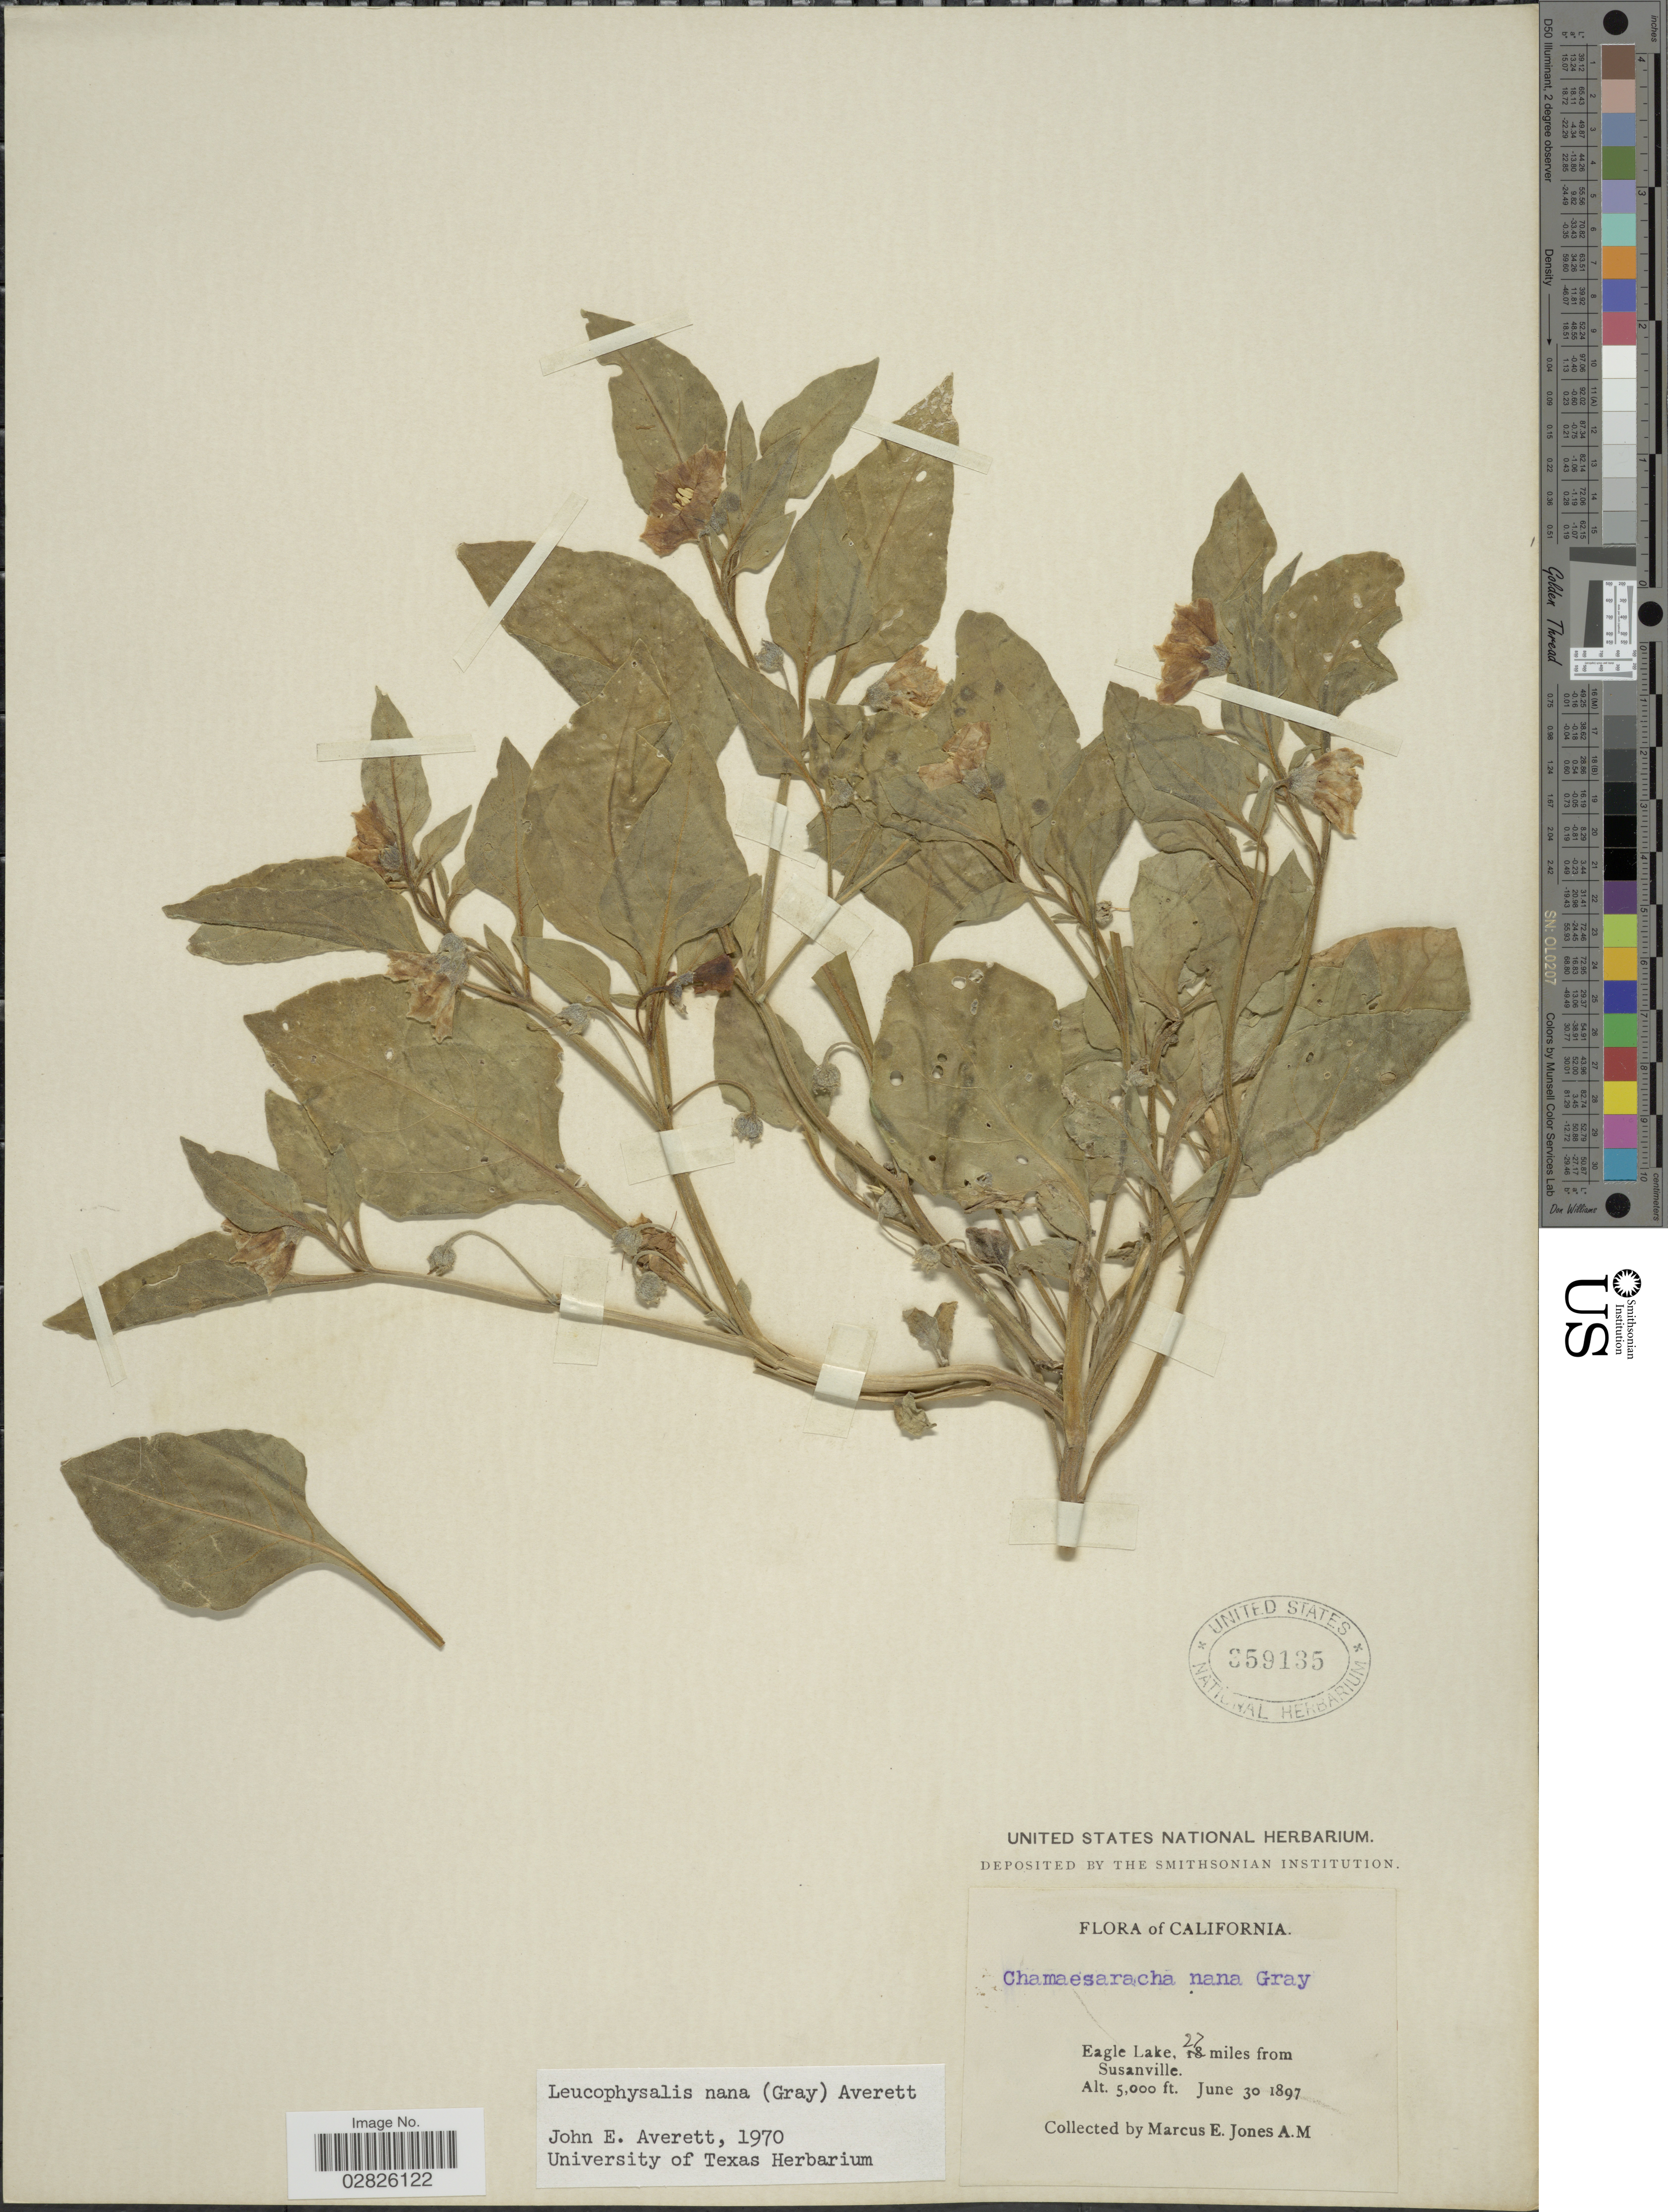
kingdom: Plantae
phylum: Tracheophyta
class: Magnoliopsida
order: Solanales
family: Solanaceae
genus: Leucophysalis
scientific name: Leucophysalis nana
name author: (A. Gray) Averett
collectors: M. E. Jones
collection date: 1897-06-30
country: United States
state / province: California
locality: Eagle Lake, 22 miles from Susanville.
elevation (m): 1524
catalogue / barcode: US 359135